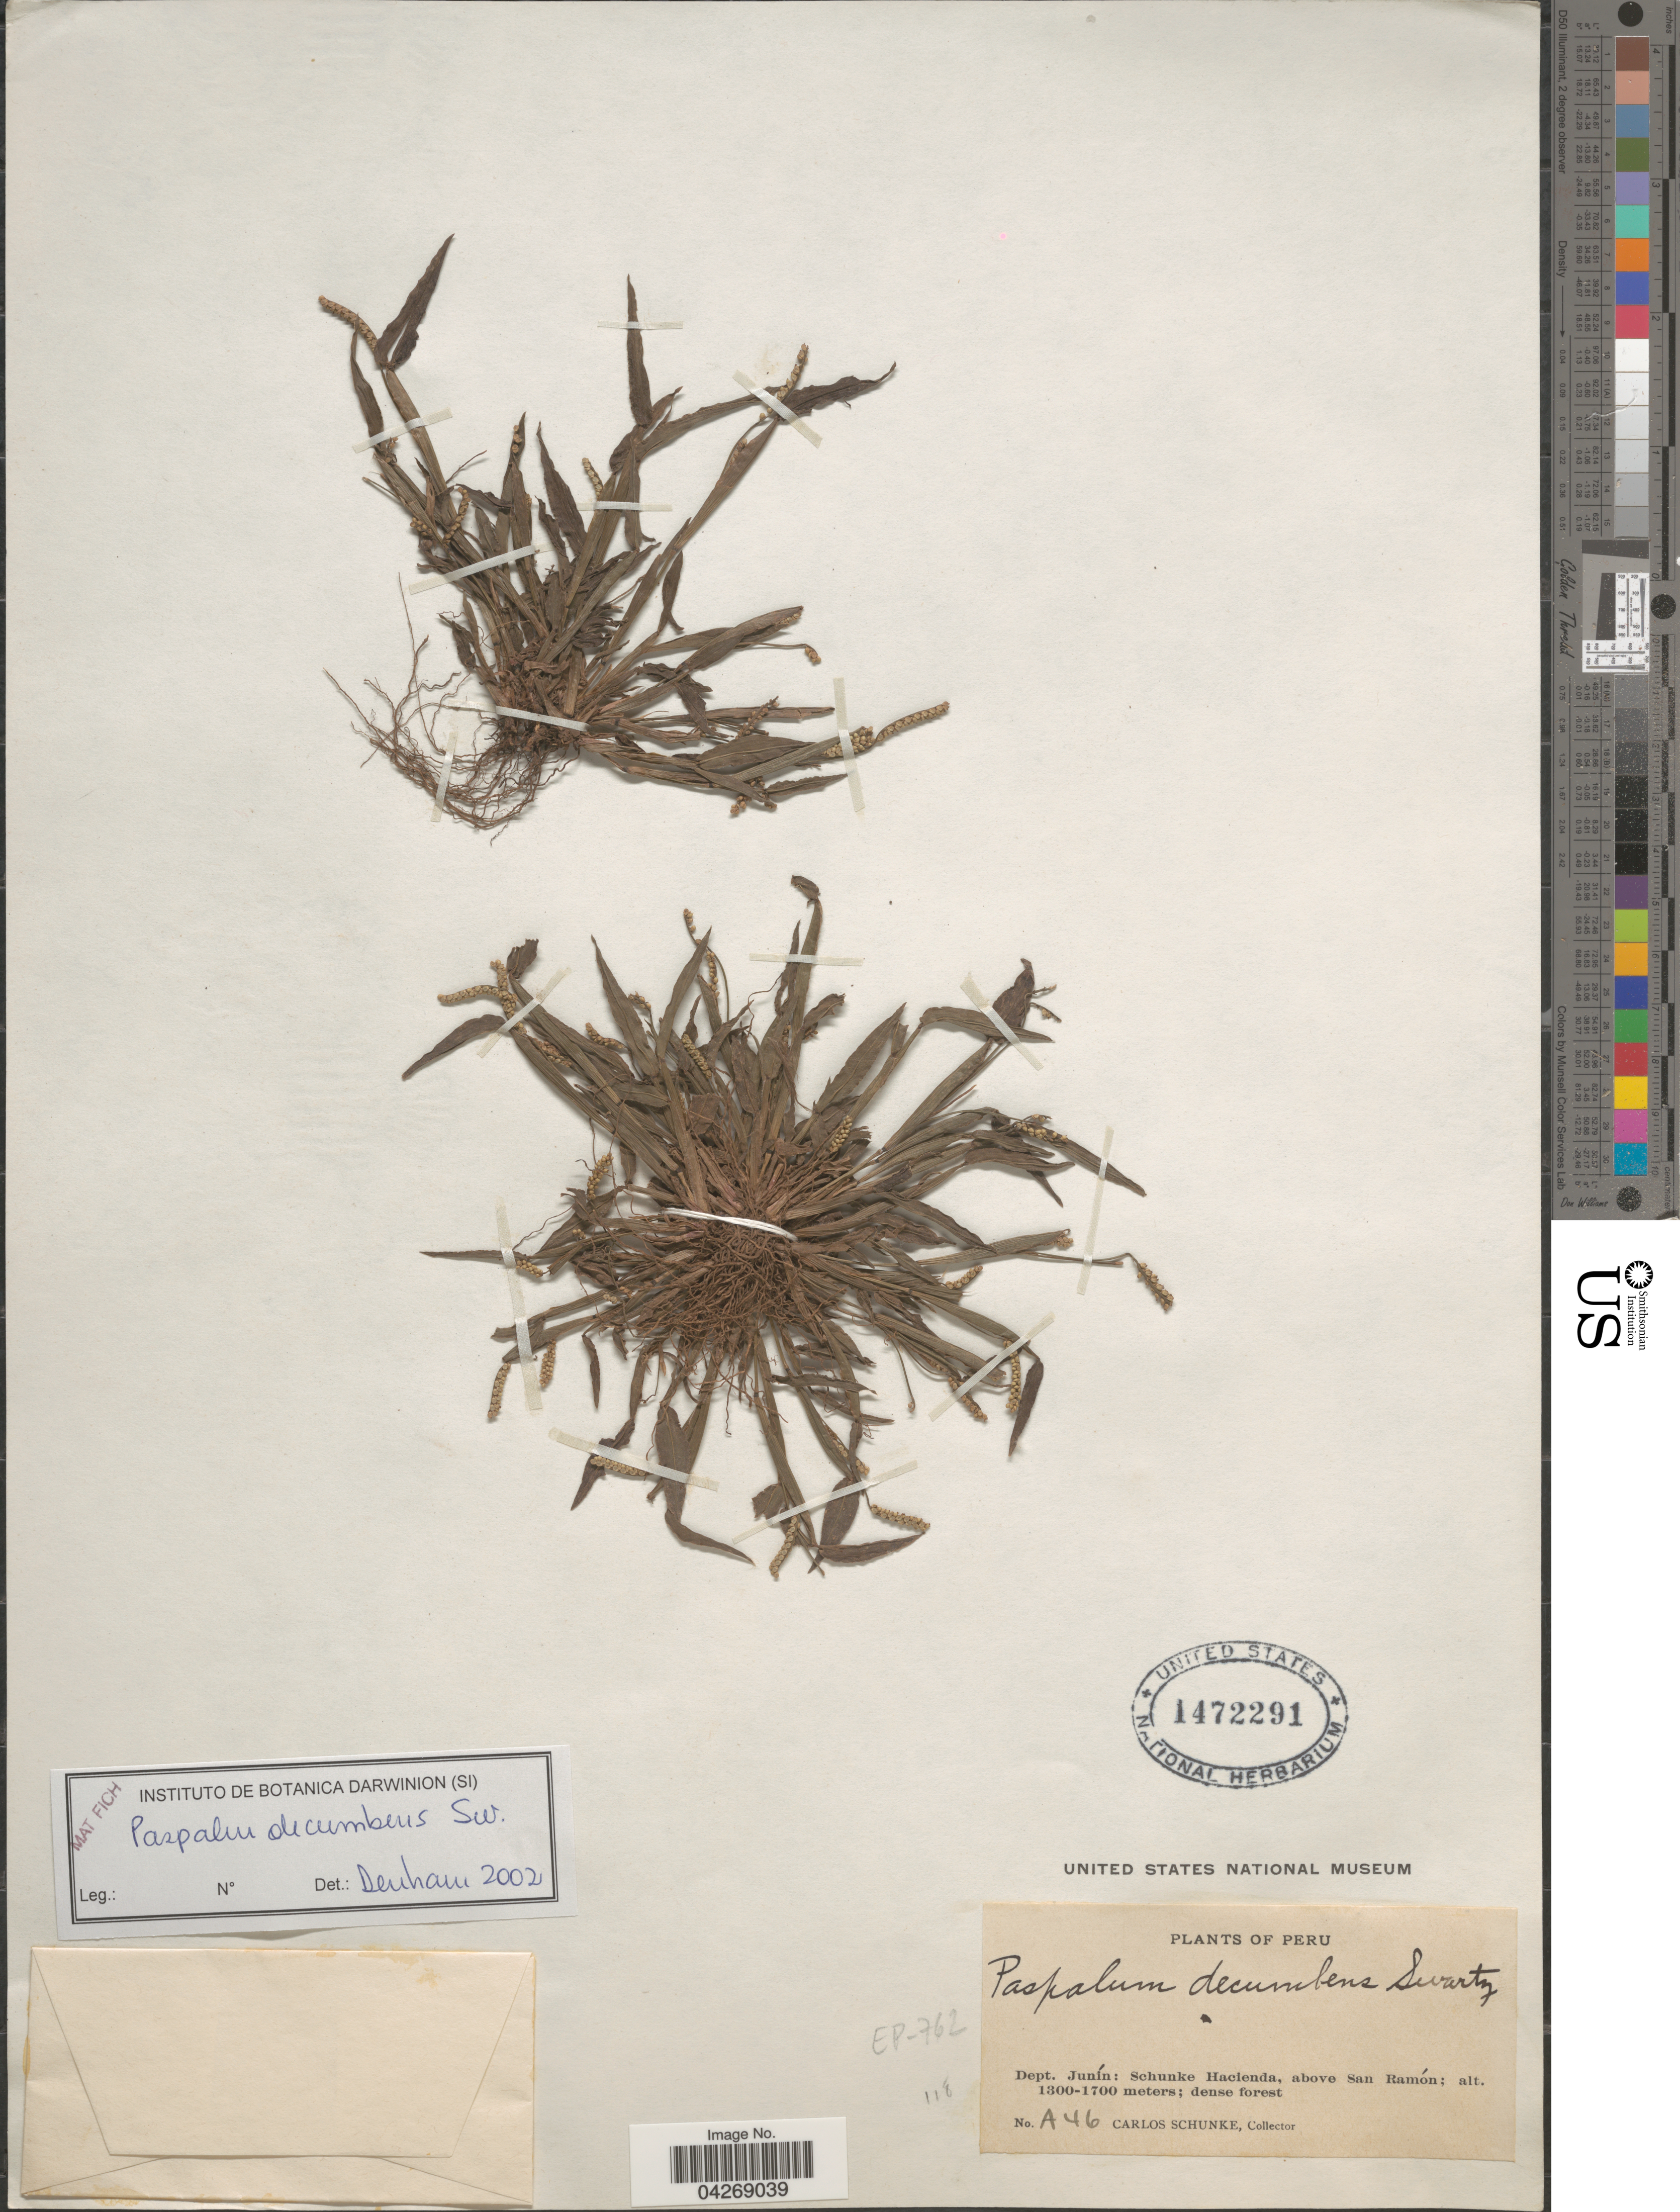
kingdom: Plantae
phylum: Tracheophyta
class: Liliopsida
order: Poales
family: Poaceae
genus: Paspalum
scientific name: Paspalum decumbens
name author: Sw.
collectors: C. Schunke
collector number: A46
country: Peru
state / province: Junín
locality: Dept. Junín: Schunke Hacienda, above San Ramón; dense forest.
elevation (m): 1300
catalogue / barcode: US 1472291